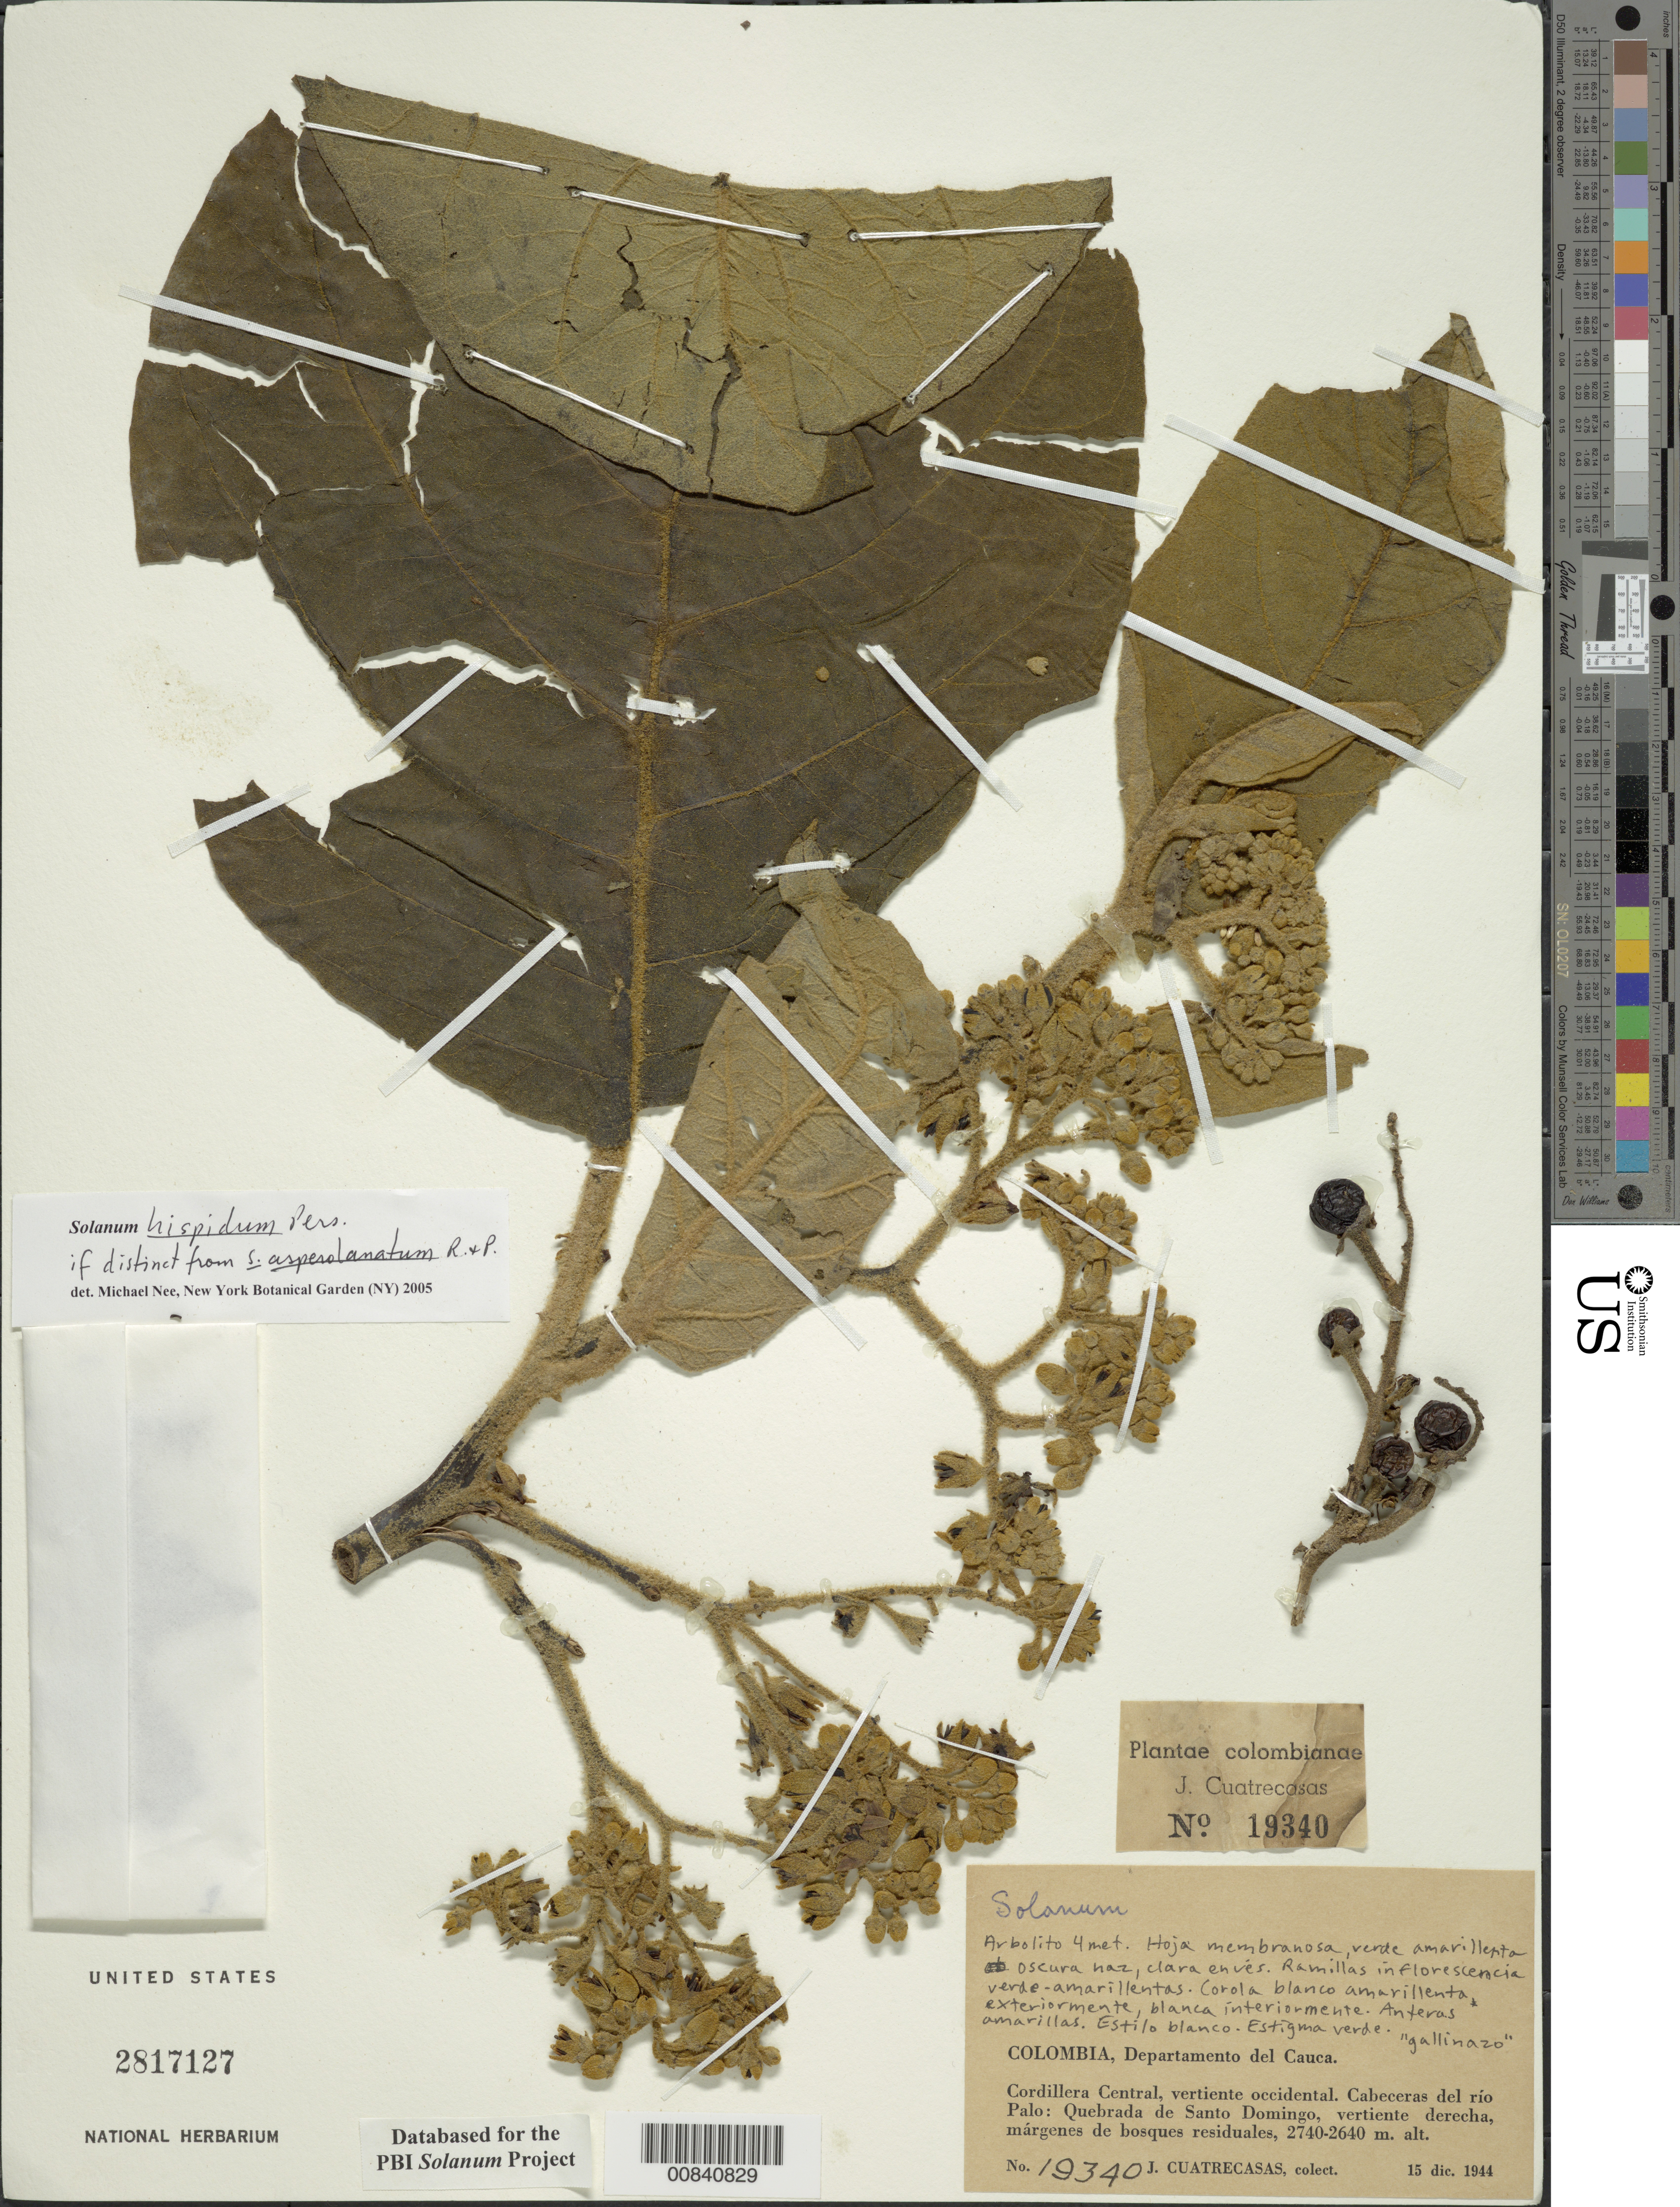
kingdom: Plantae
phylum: Tracheophyta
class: Magnoliopsida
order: Solanales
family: Solanaceae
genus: Solanum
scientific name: Solanum hispidum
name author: Pers.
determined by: Nee, Michael H.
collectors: J. Cuatrecasas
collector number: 19340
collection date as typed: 15 Dec 1944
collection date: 1944-12-15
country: Colombia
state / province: Cauca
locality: Cordillera Central, vertiente occidental. Cabeceras del río Palo: Quebrada de Santo Domingo, vertiente derecha.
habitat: Márgenes de bosques residuales.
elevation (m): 2740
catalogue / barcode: US 2817127